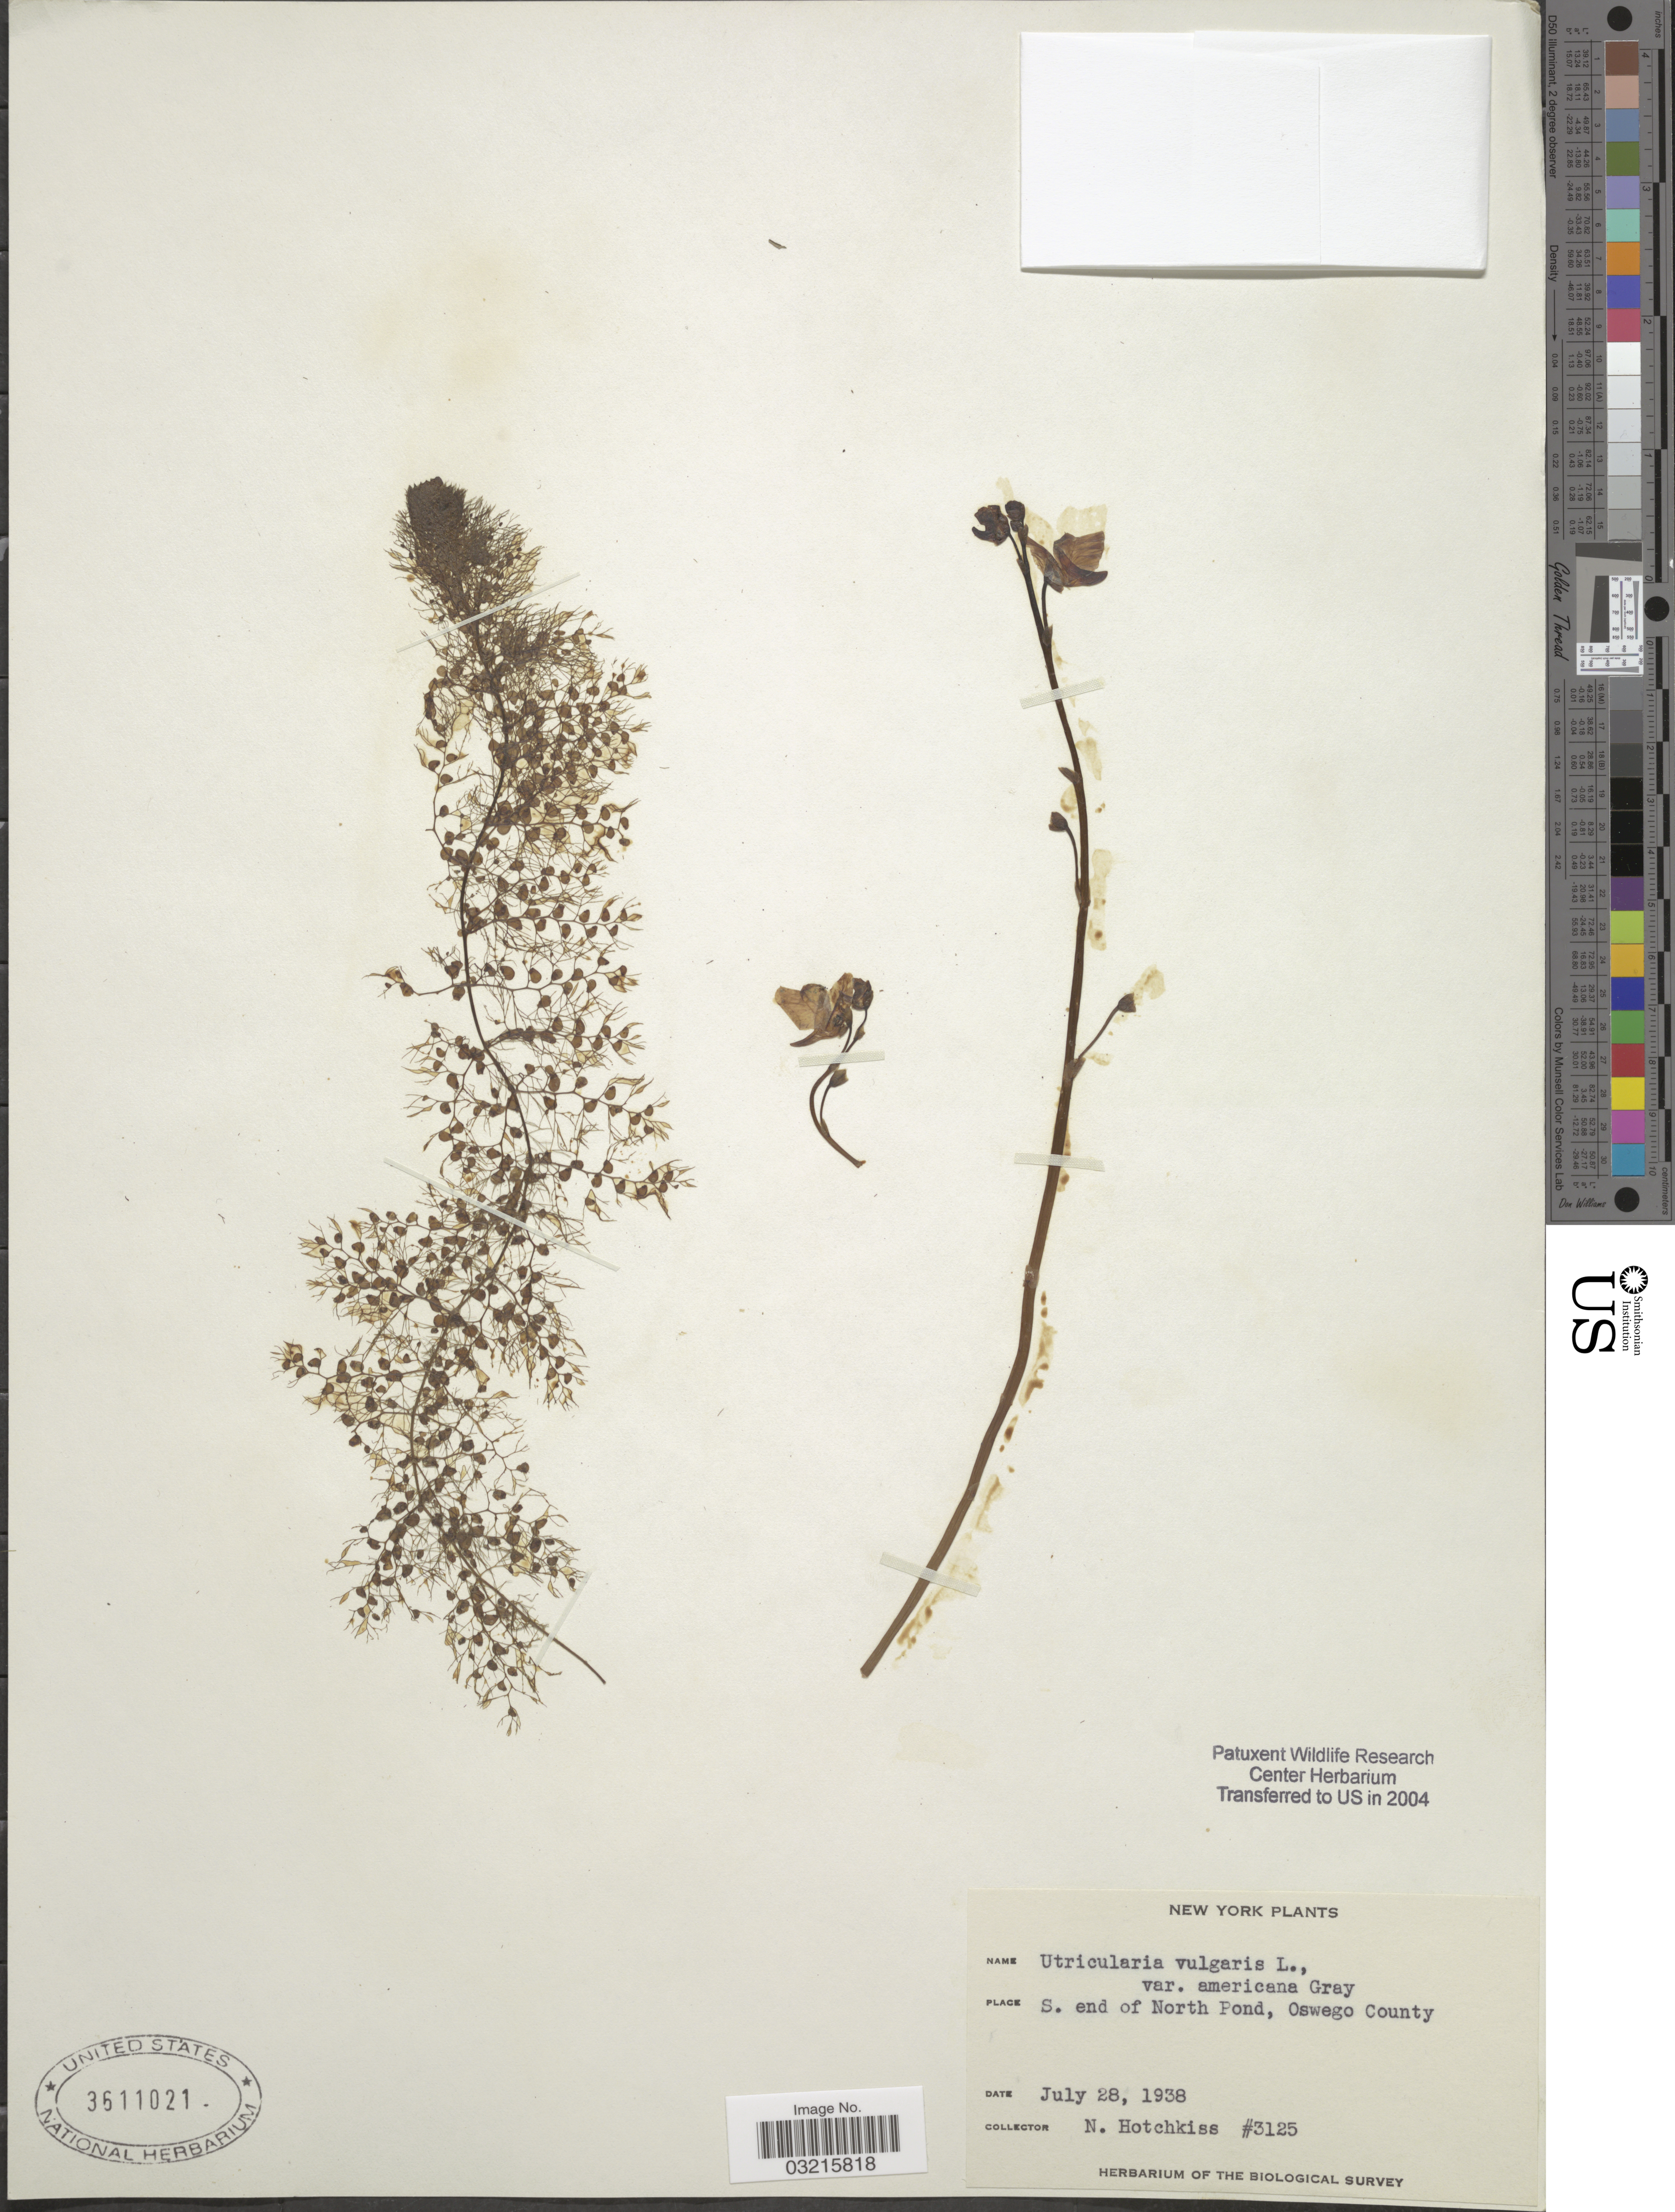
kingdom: Plantae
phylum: Tracheophyta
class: Magnoliopsida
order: Lamiales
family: Lentibulariaceae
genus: Utricularia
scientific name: Utricularia vulgaris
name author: L.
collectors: N. Hotchkiss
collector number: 3125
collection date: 1938-07-28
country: United States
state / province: New York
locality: S. end of North Pond, Oswego County.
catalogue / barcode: US 3611021